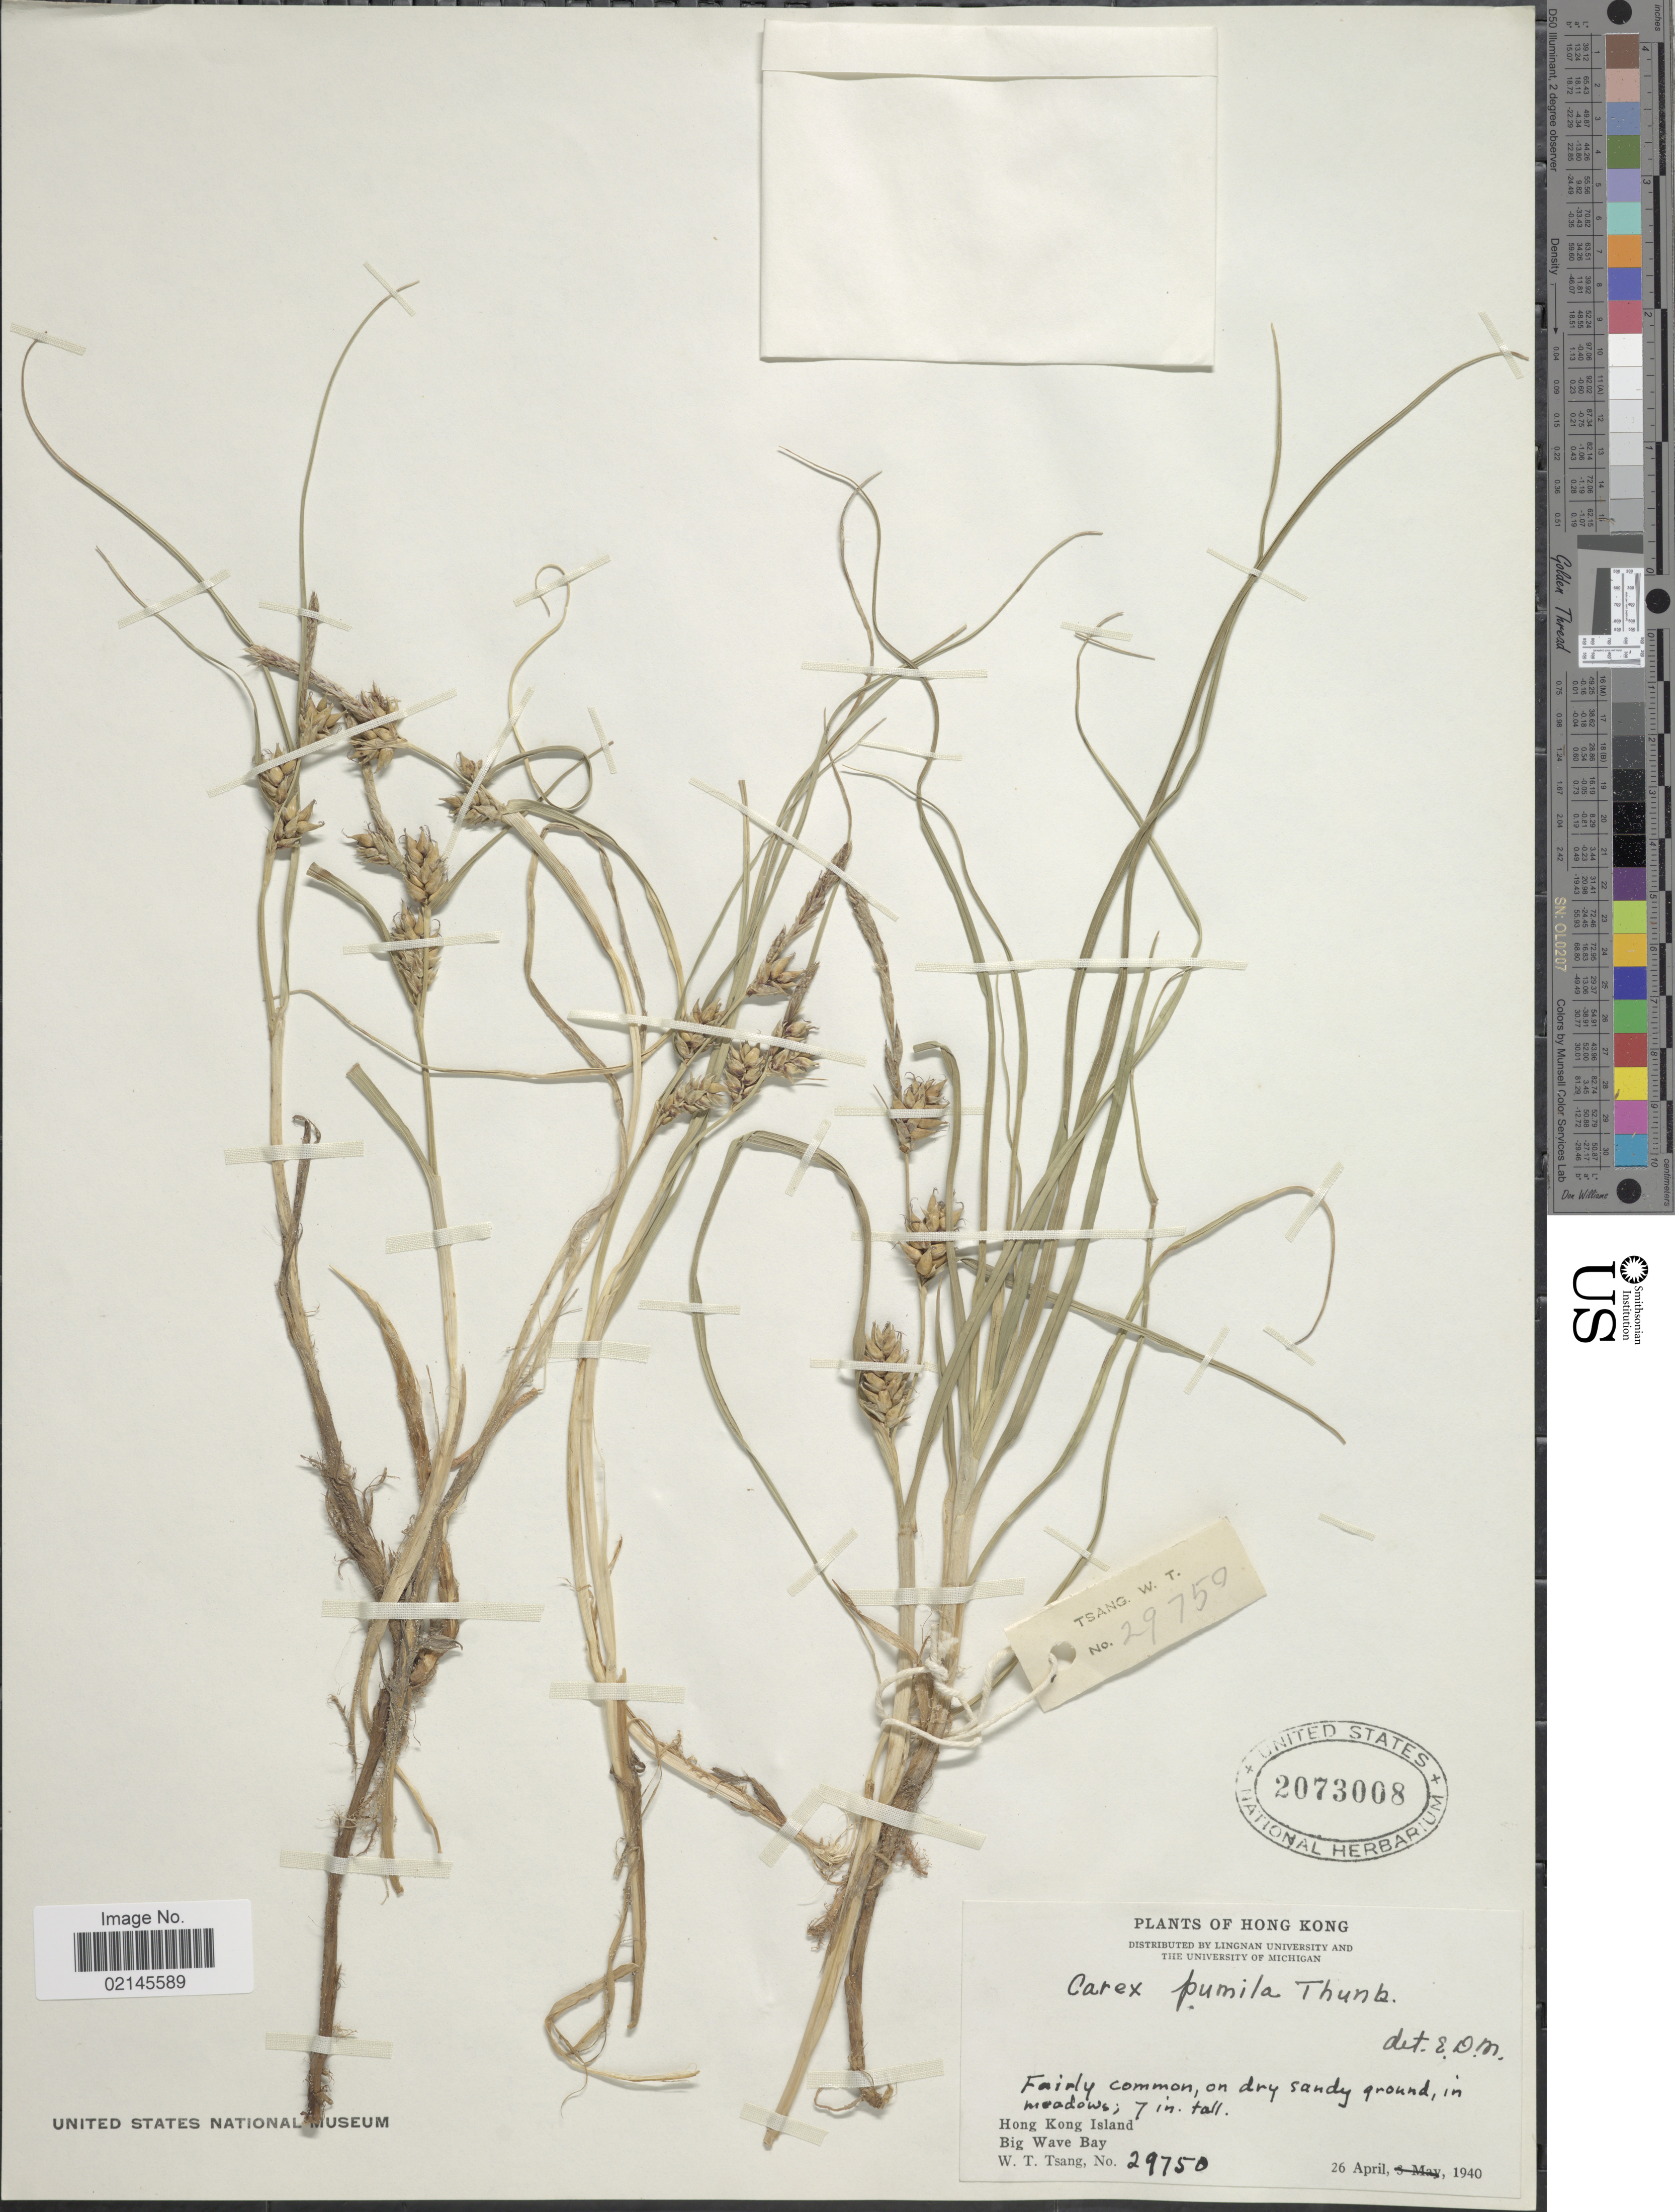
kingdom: Plantae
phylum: Tracheophyta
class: Liliopsida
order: Poales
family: Cyperaceae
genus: Carex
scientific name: Carex pumila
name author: Thunb.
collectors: W. T. Tsang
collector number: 29750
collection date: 1940-04-26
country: China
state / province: Hong Kong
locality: Hong Kong Island, Big Wave Bay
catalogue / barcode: US 2073008